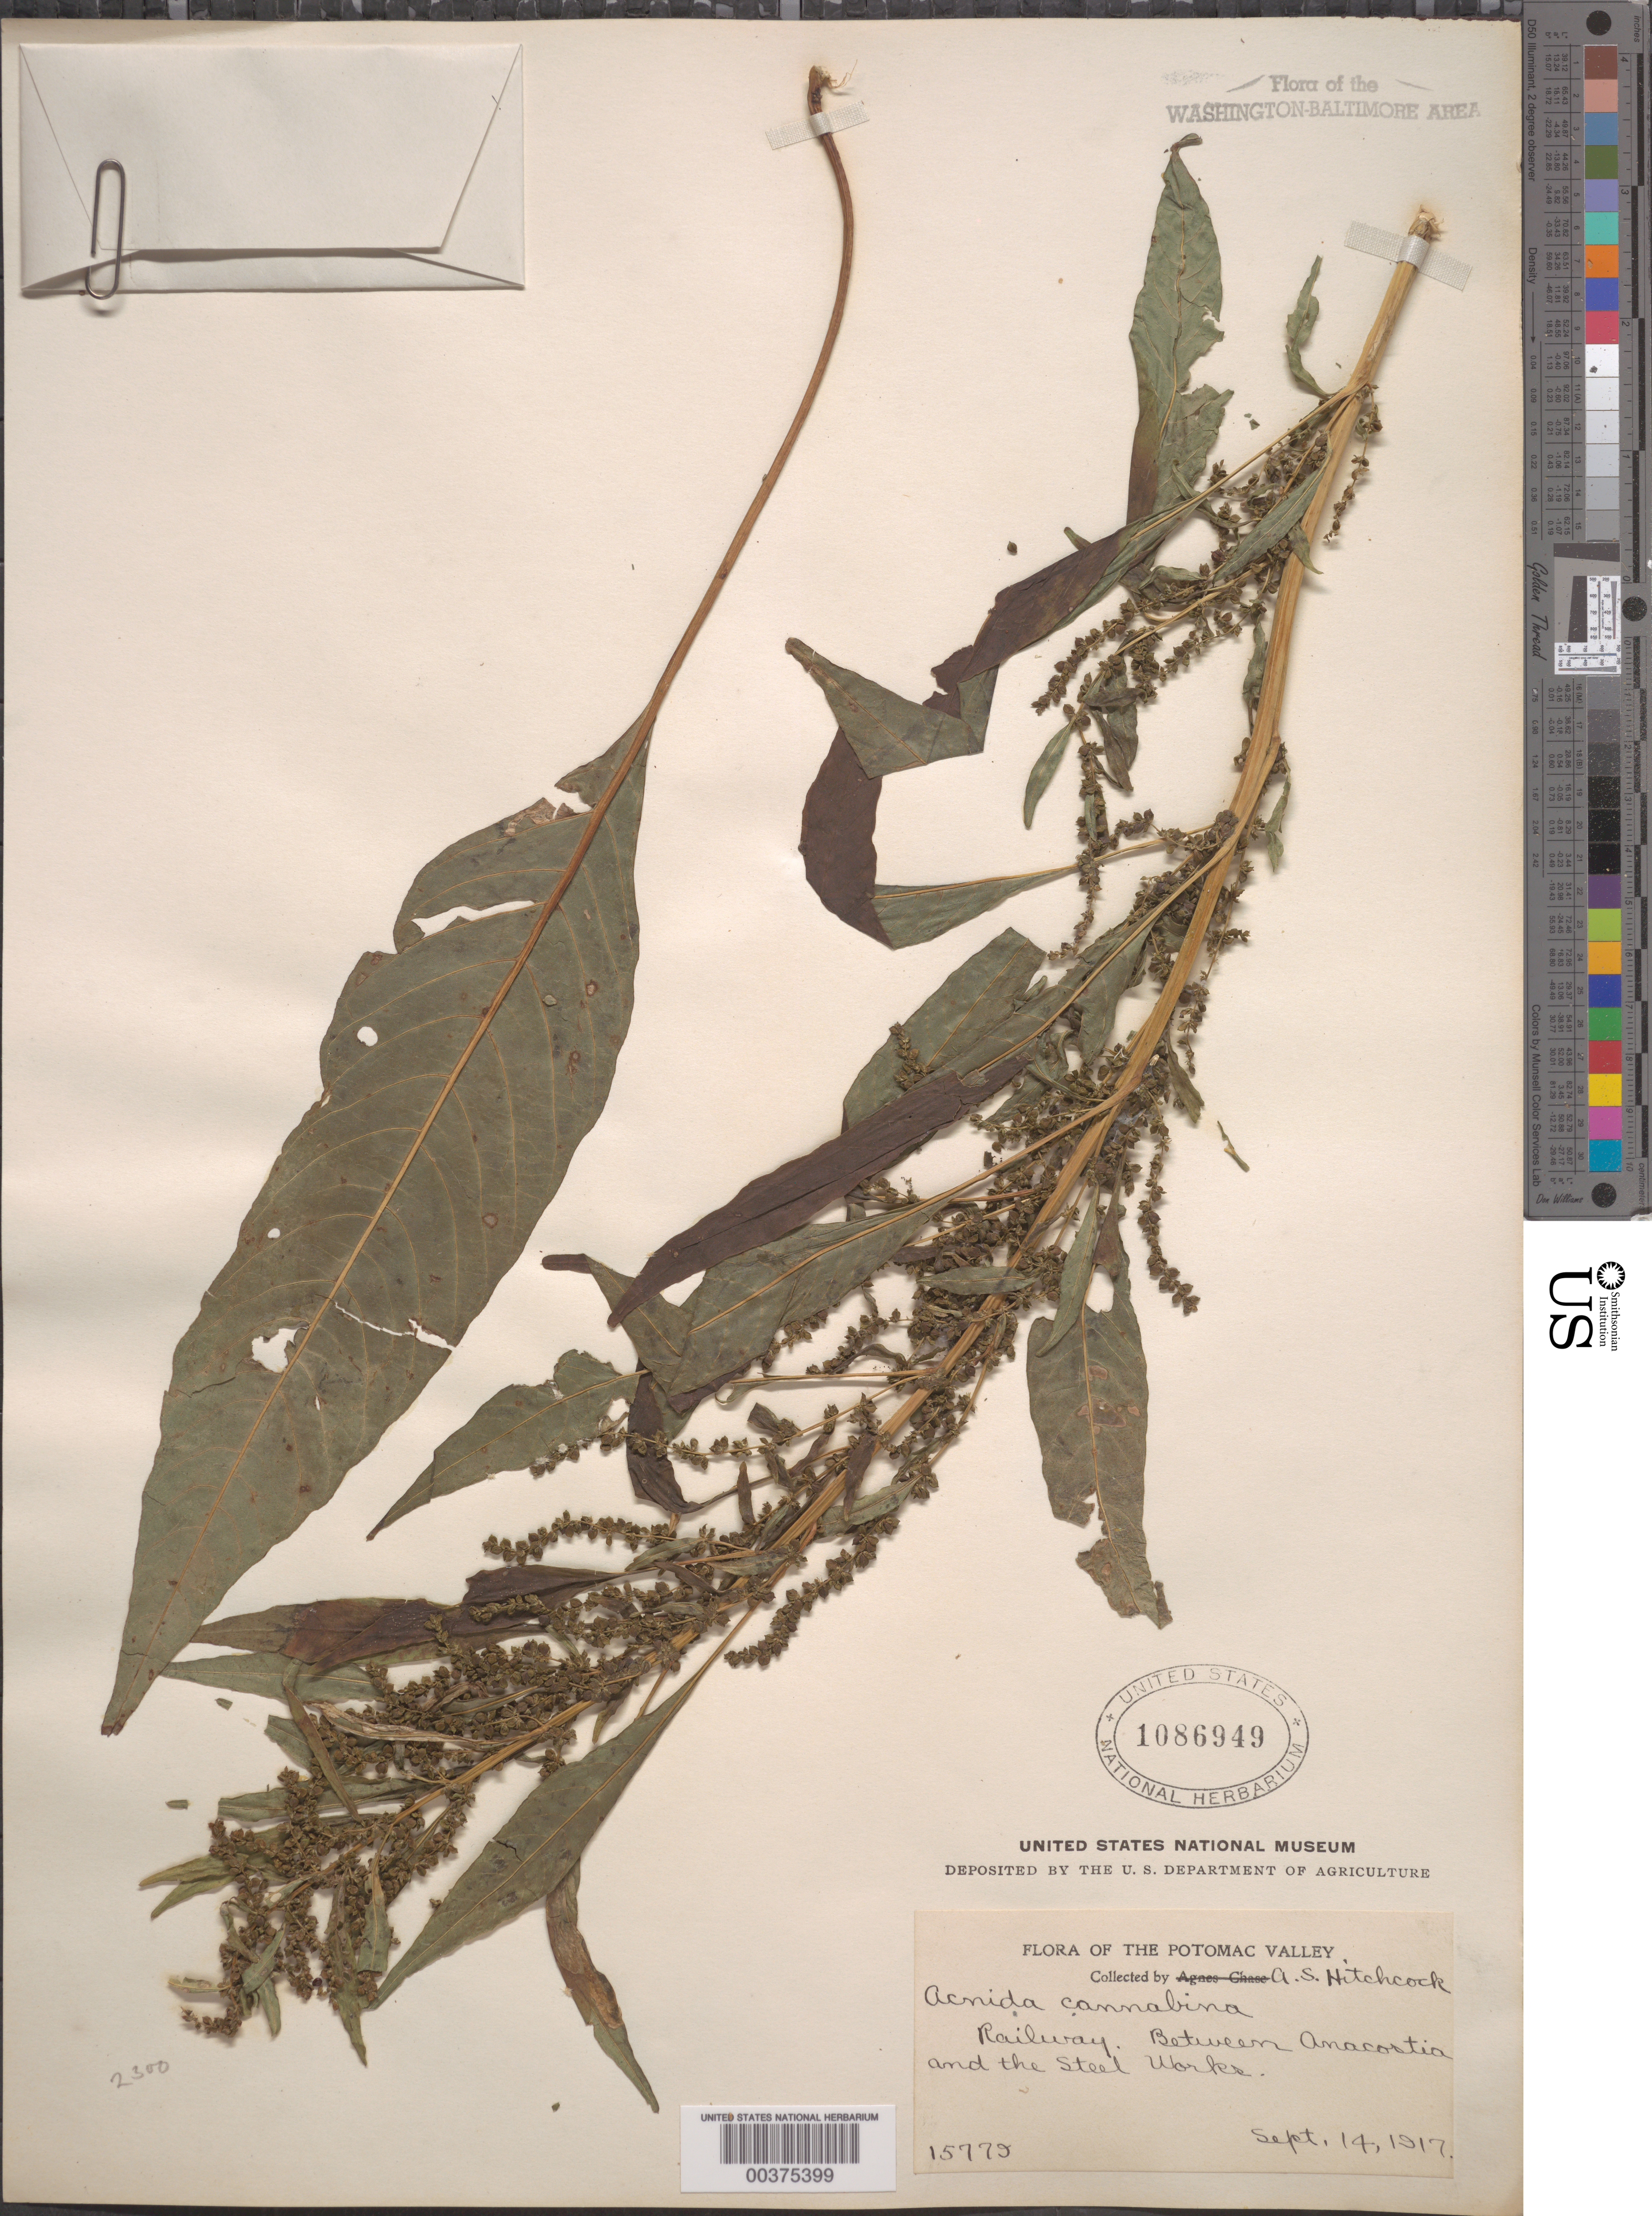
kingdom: Plantae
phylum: Tracheophyta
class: Magnoliopsida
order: Caryophyllales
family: Amaranthaceae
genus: Amaranthus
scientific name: Amaranthus cannabinus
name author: (L.) E.G. F. Sauer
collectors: A. S. Hitchcock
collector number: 1577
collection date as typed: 14 Sep 1917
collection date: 1917-09-14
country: United States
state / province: District of Columbia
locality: between Anacostia and Steel Works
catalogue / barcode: US 1086949